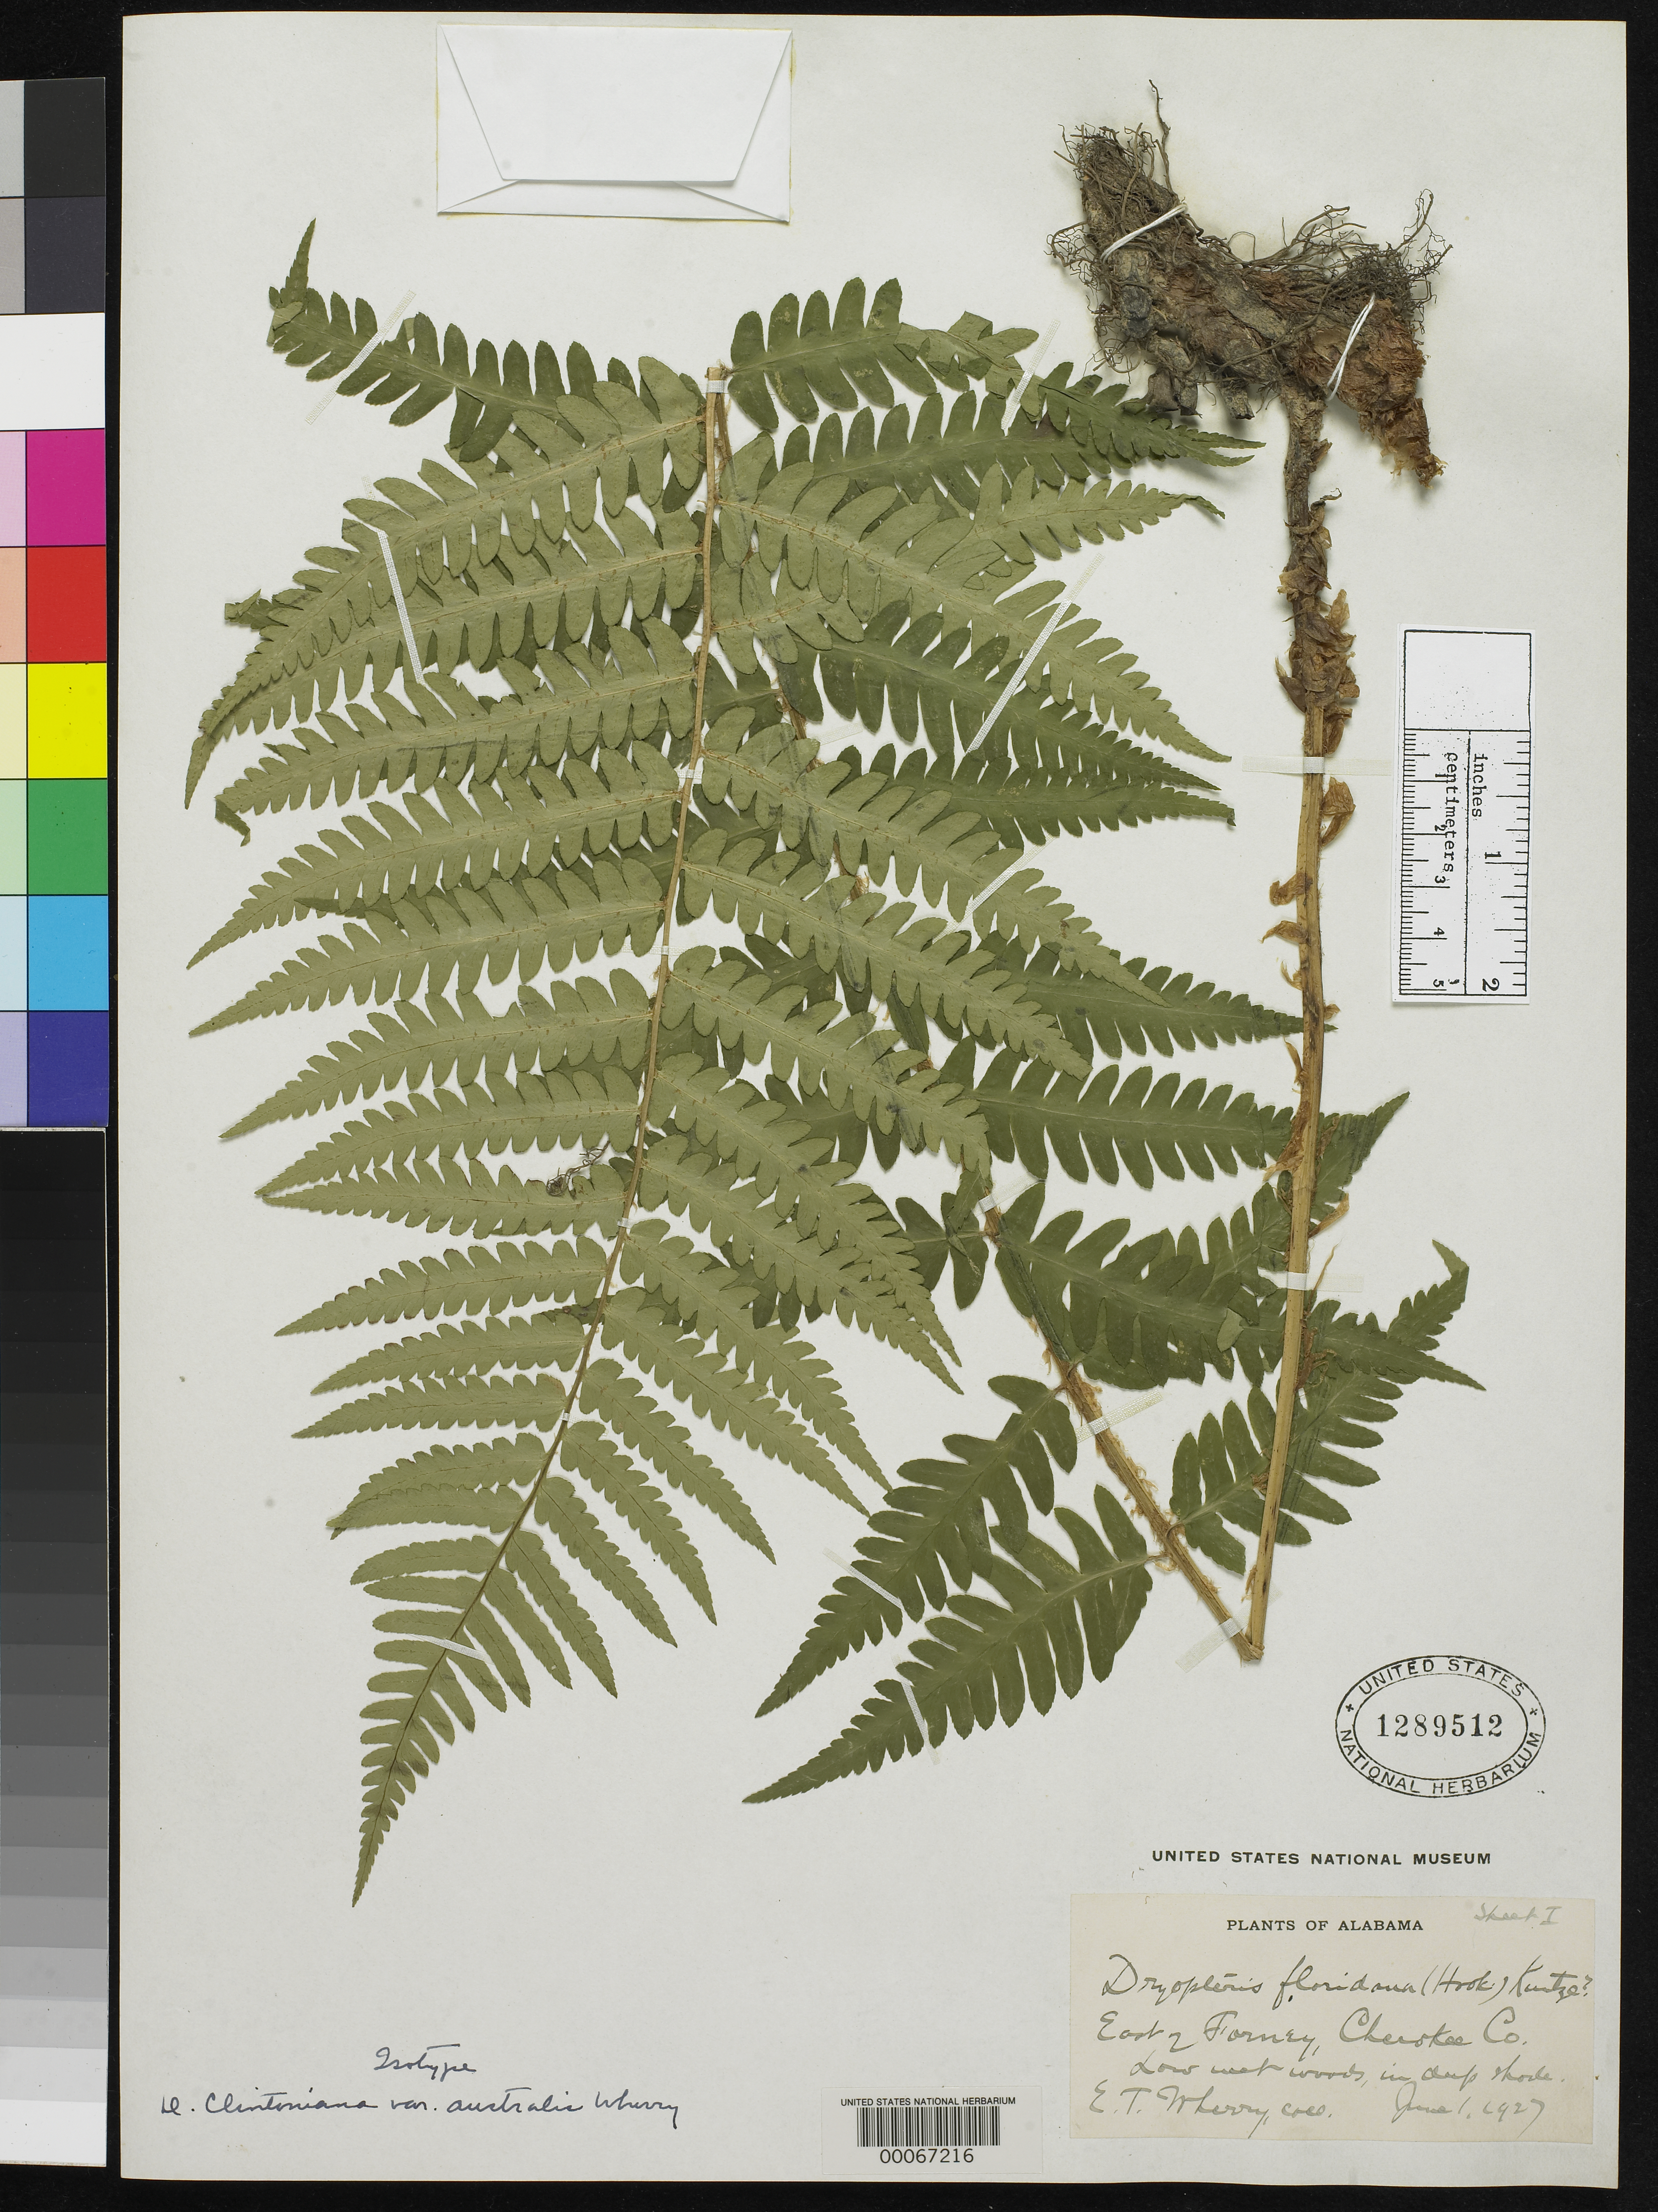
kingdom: Plantae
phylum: Tracheophyta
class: Polypodiopsida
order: Polypodiales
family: Dryopteridaceae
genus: Dryopteris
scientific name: Dryopteris clintoniana var. australis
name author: Wherry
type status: Type Collection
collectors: E. T. Wherry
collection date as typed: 01 Jun 1927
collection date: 1927-06-01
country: United States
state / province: Alabama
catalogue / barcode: US 1289512